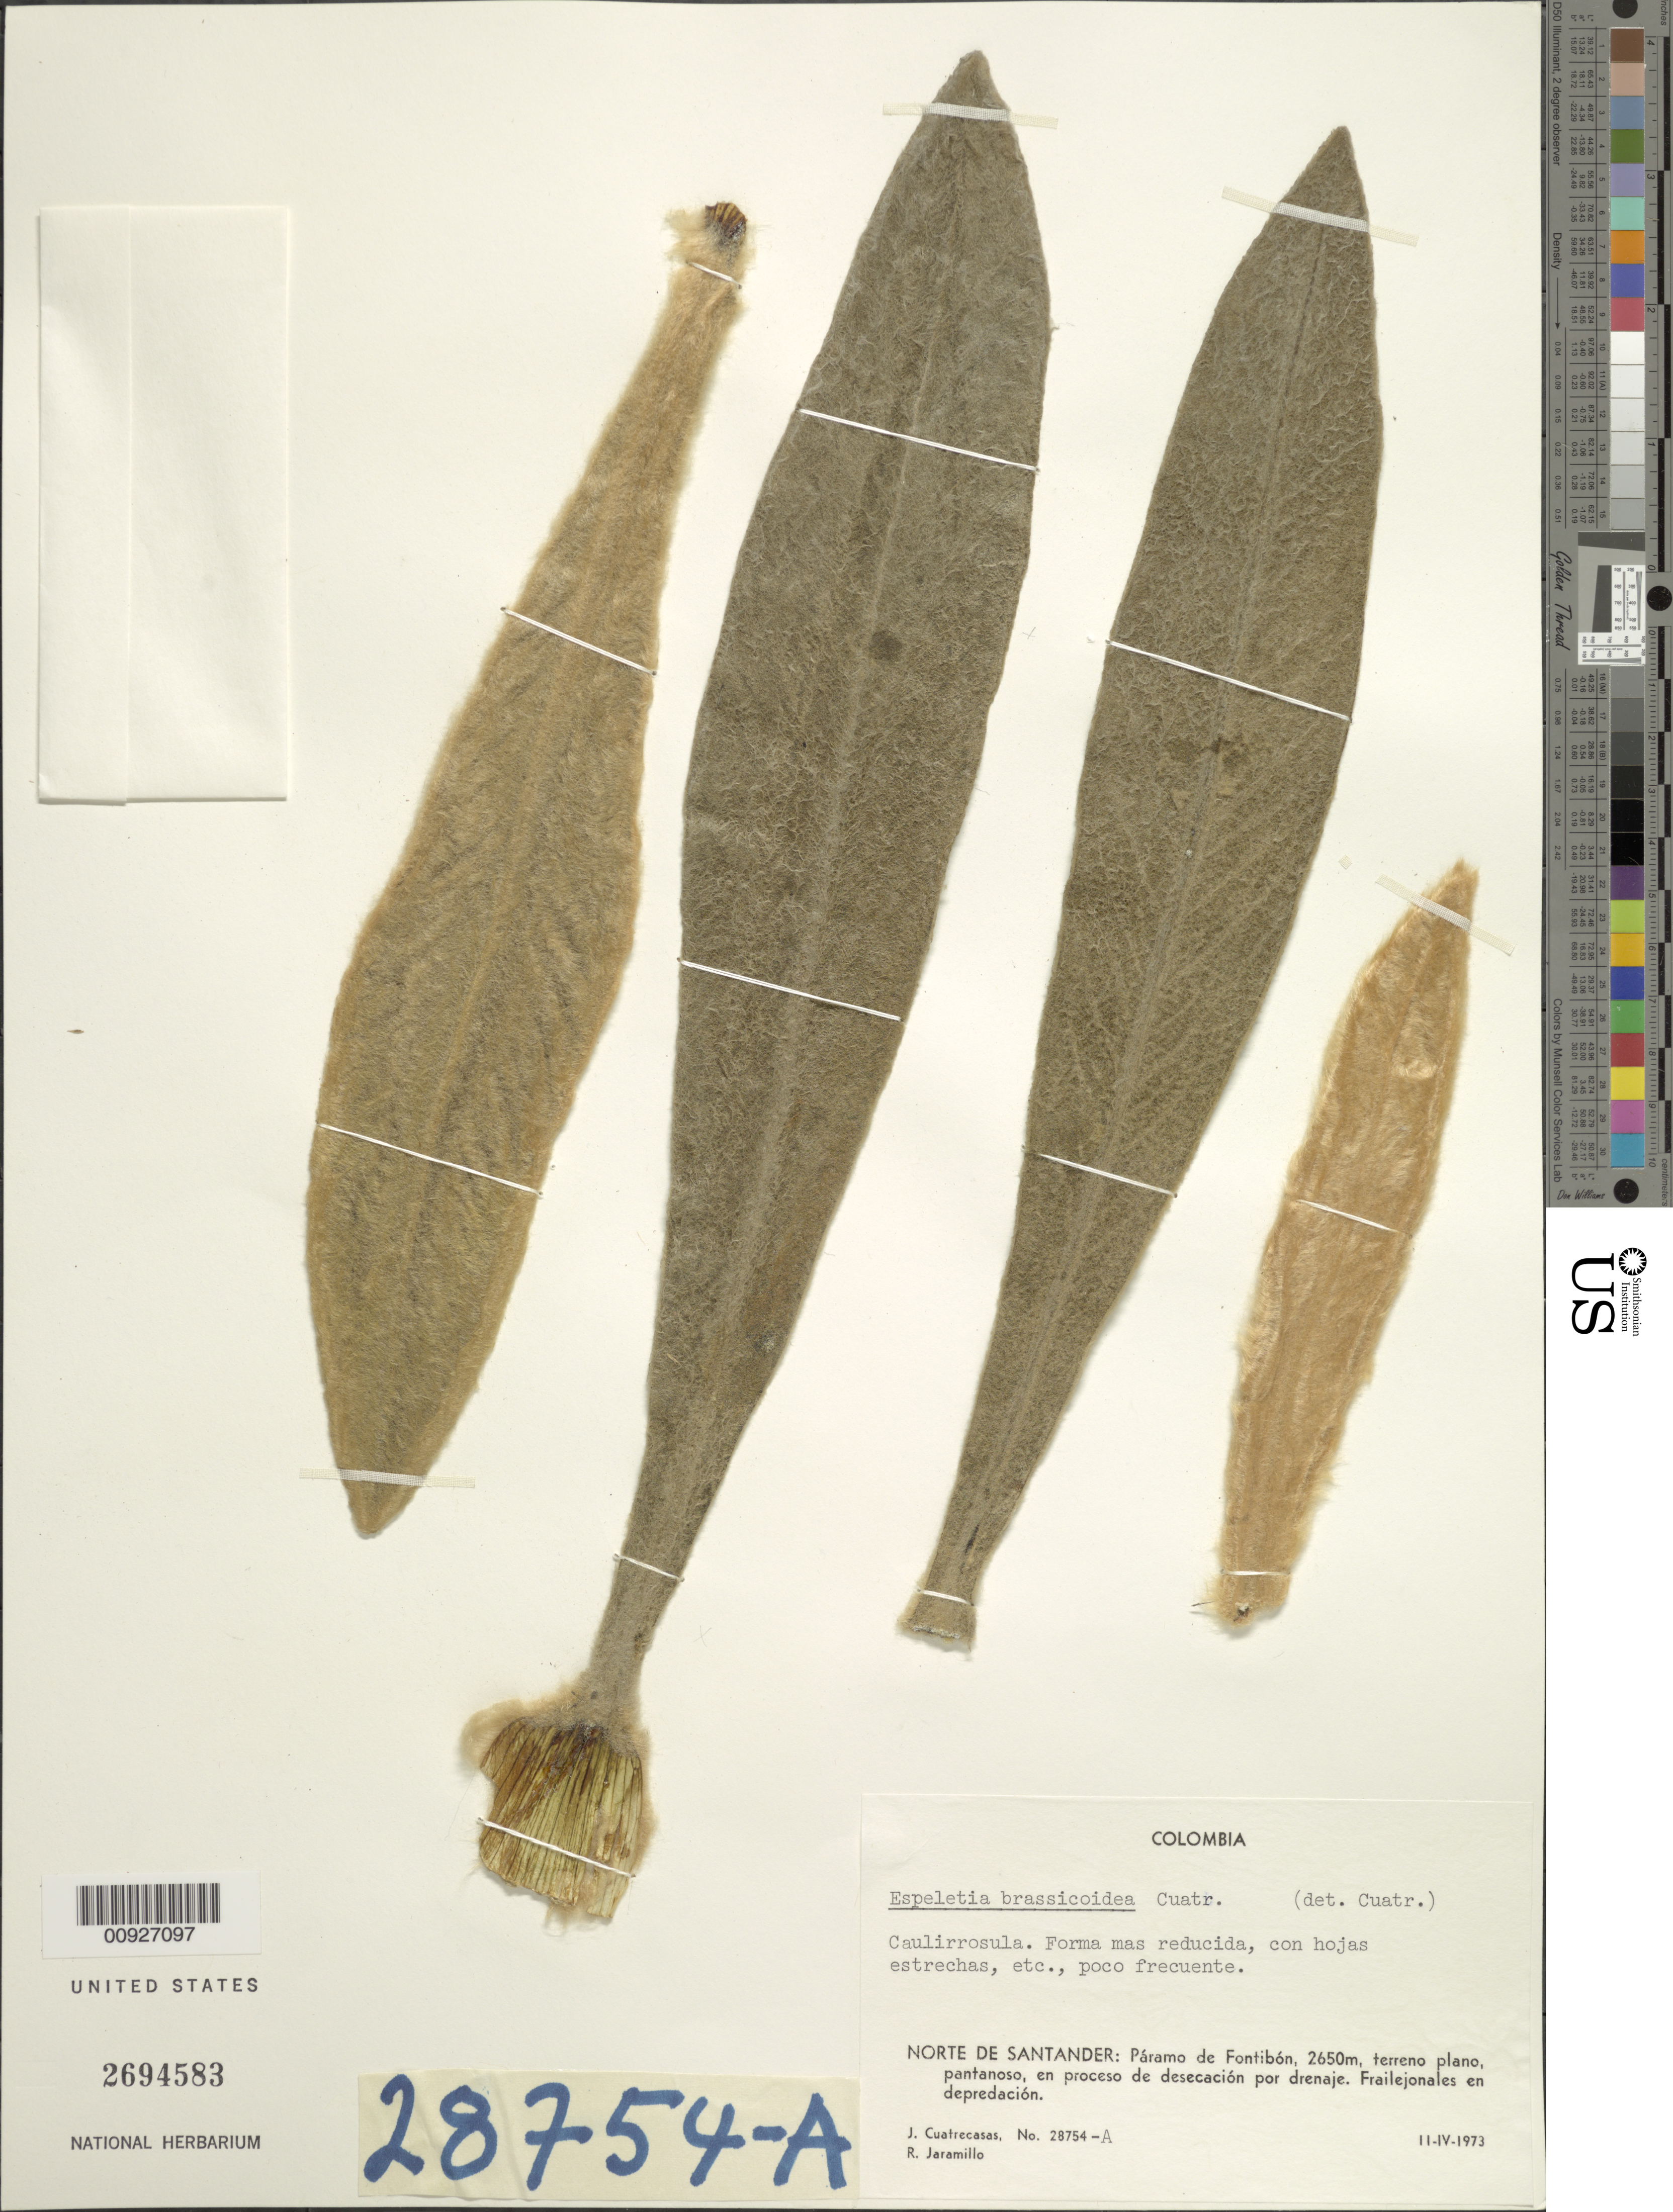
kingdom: Plantae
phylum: Tracheophyta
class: Magnoliopsida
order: Asterales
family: Asteraceae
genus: Espeletia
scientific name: Espeletia brassicoidea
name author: Cuatrec.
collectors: J. Cuatrecasas & R. Jaramillo M.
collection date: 1973-04-11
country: Colombia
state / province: Norte de Santander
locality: P. de Fontibón.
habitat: Terreno plano, pantanoso, en proceso de desecación por drenaje. Frailejonales en depredación. Poco frecuente.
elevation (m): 2650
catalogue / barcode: US 2694583